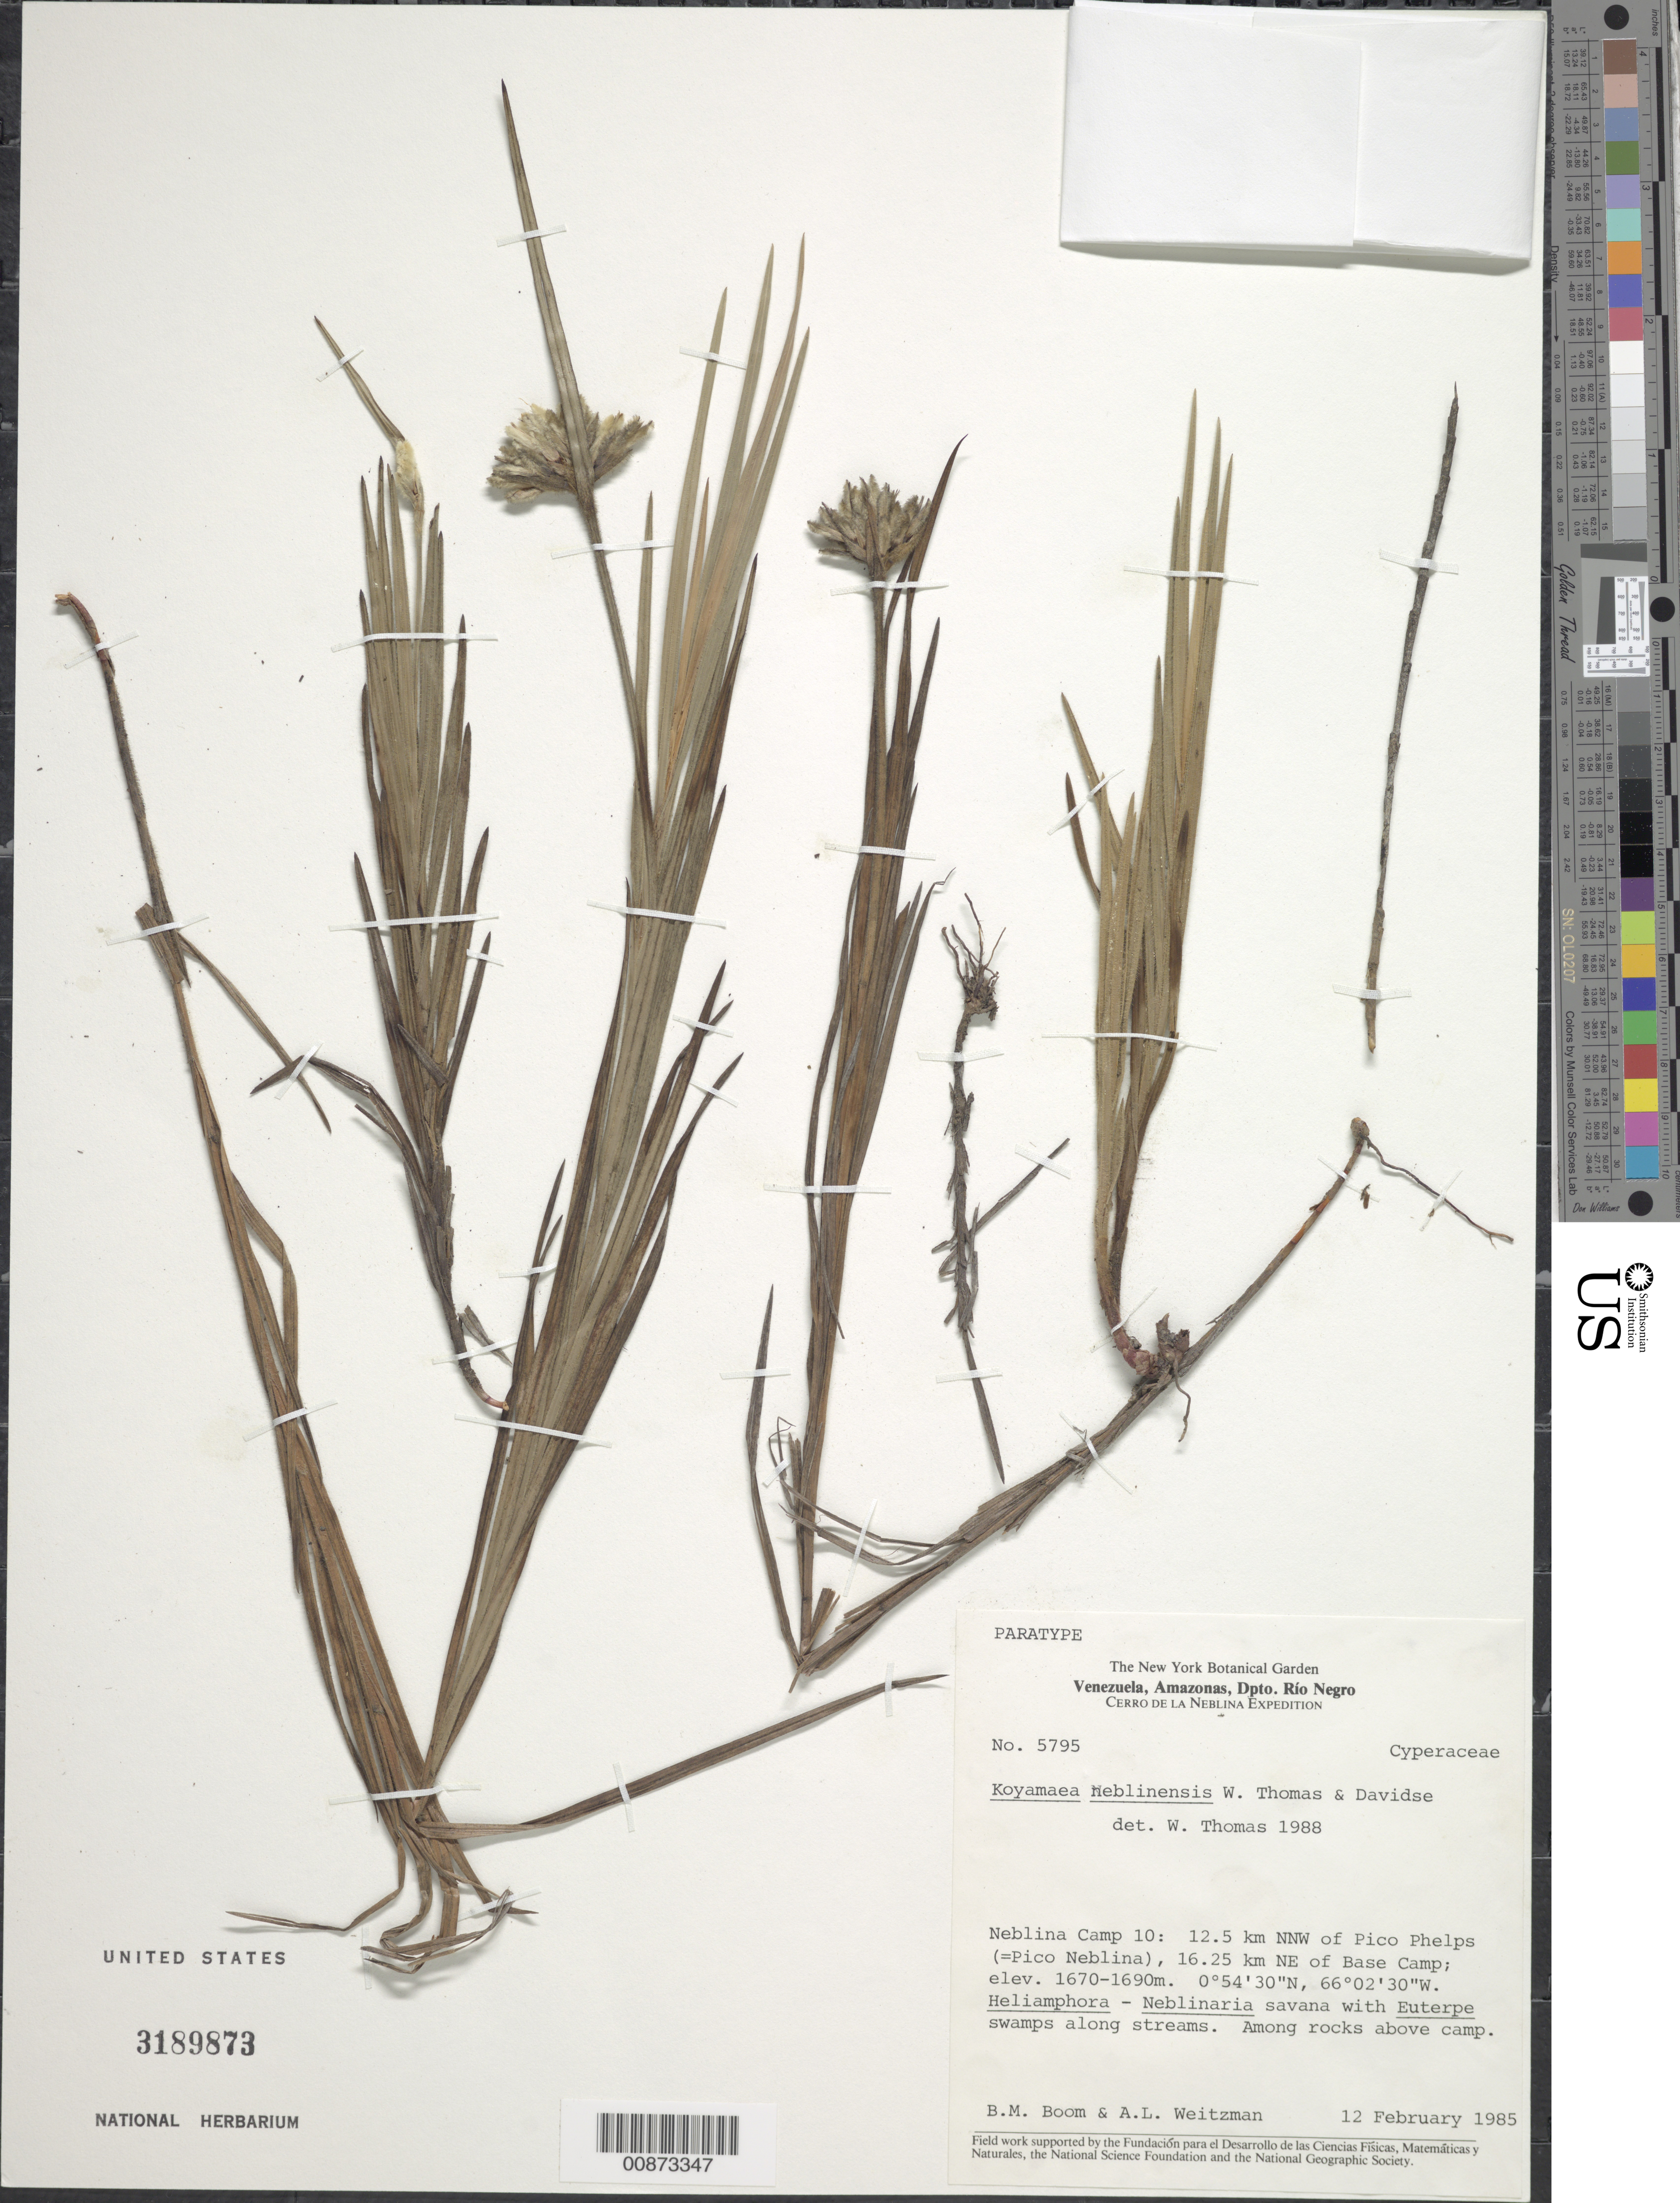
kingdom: Plantae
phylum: Tracheophyta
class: Liliopsida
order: Poales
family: Cyperaceae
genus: Koyamaea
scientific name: Koyamaea neblinensis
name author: W.W. Thomas & Davidse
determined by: Thomas, W. W., (NY), New York Botanical Garden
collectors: B. M. Boom & A. L. Weitzman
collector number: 5795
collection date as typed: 12-Feb-85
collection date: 1985-02-12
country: Venezuela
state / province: Amazonas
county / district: Río Negro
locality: Neblina Camp 10, 12.5 km NNW of Pico Phelps (=Pico Neblina),16.25 km NE of Base Camp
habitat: Heliamphora-Neblinaria savanna with Euterpe swamps along streams; among rocks above camp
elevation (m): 1670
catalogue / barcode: US 3189873